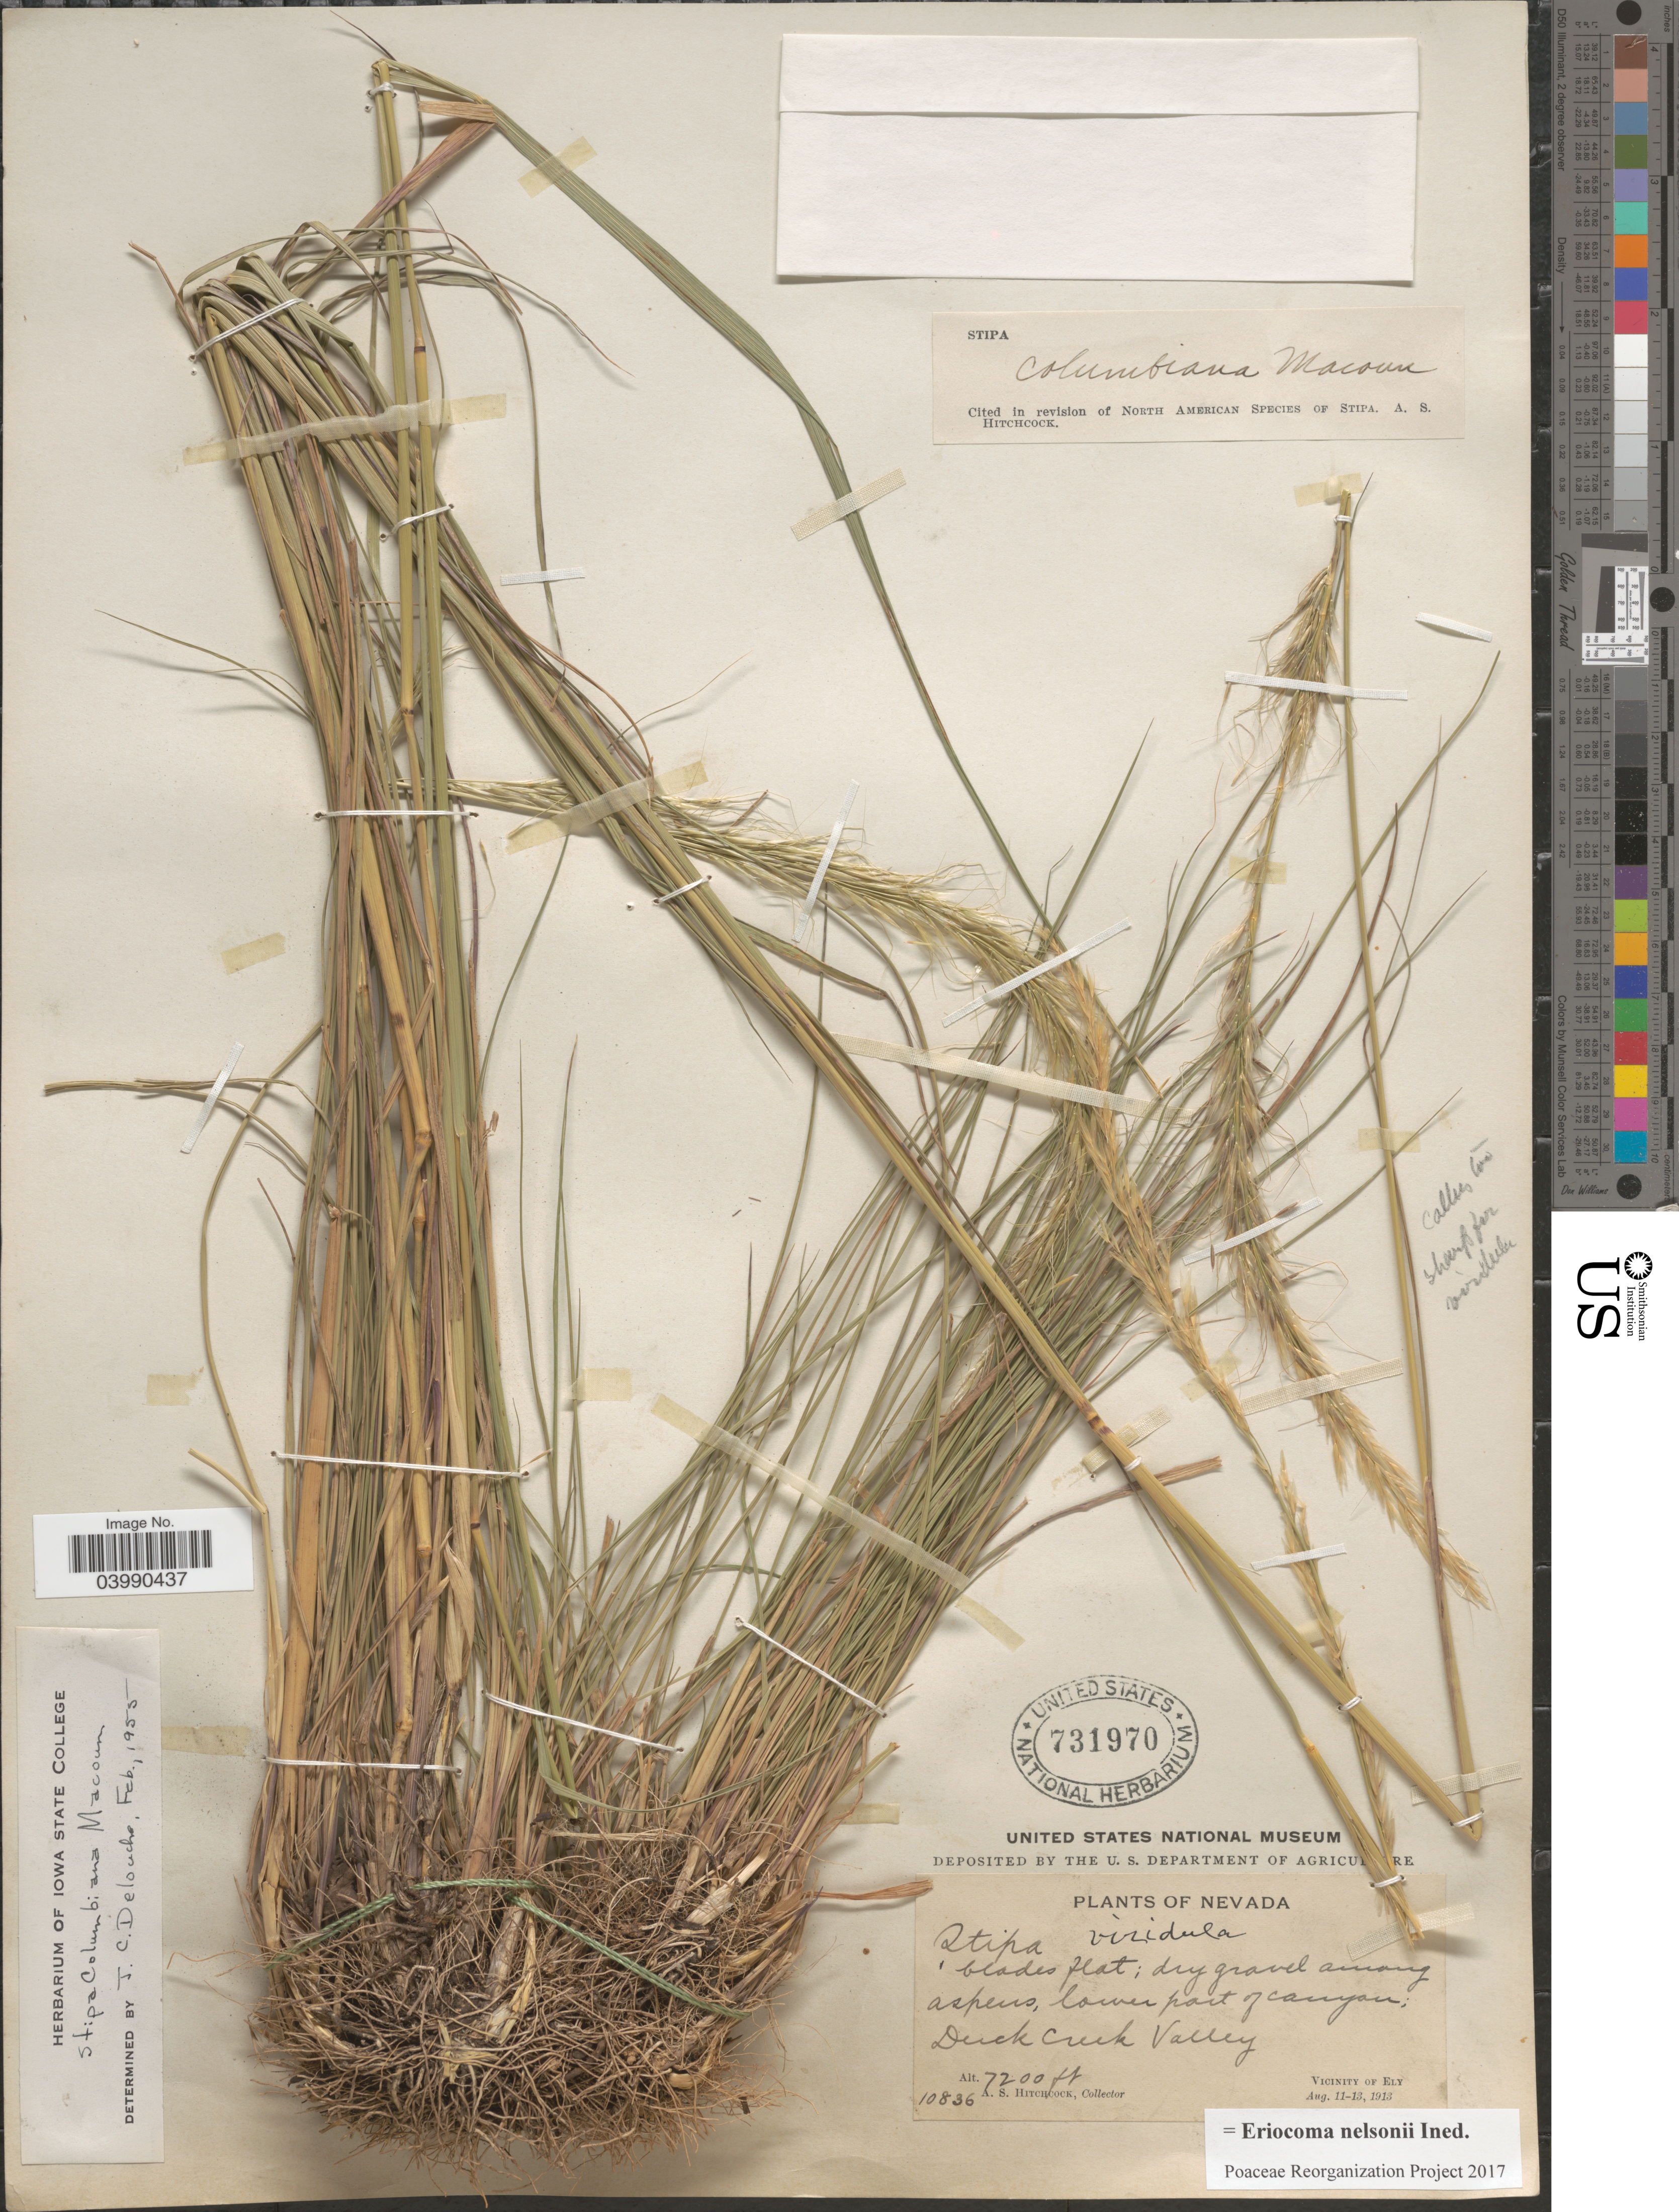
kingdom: Plantae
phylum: Tracheophyta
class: Liliopsida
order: Poales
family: Poaceae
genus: Eriocoma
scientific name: Eriocoma nelsonii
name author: (Scribn.) Romasch.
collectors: A. S. Hitchcock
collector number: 10836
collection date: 1913-08-11/1913-08-13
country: United States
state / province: Nevada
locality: Blades flat; dry gravel among aspens, lower part of canyon; Duck Creek Valley. Vicinity of Ely.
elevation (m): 2195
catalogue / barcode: US 731970